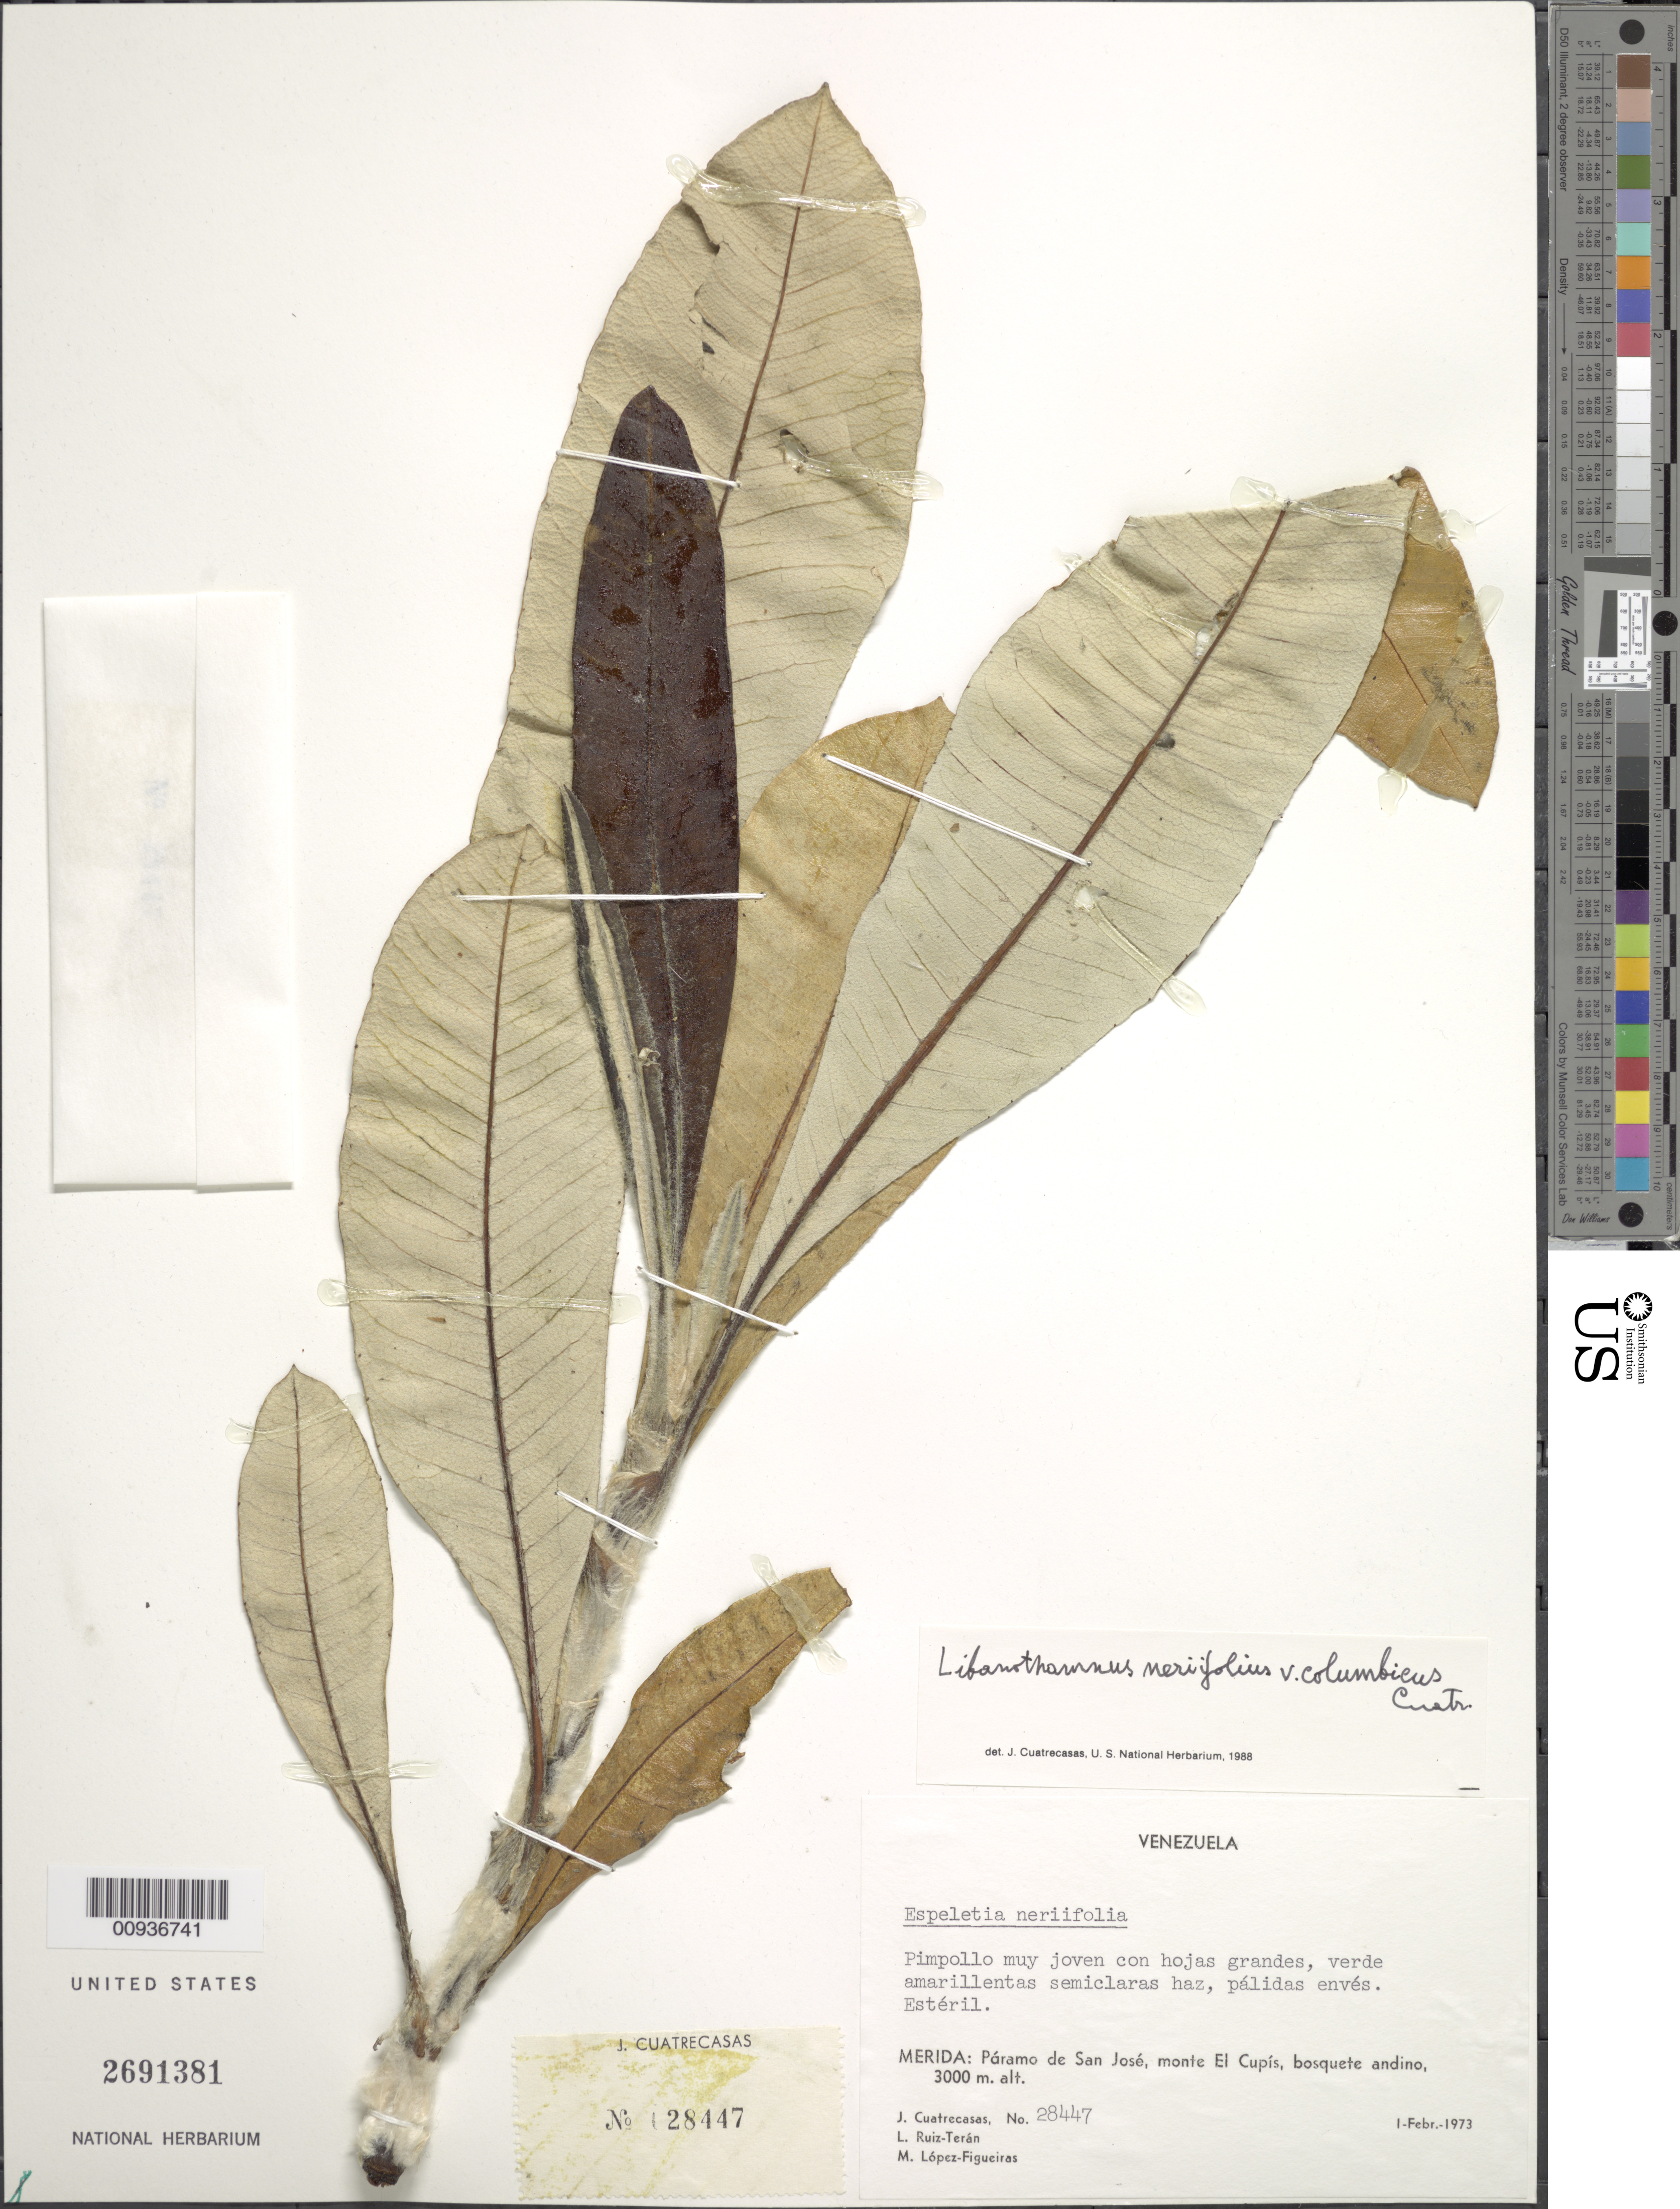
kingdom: Plantae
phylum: Tracheophyta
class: Magnoliopsida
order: Asterales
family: Asteraceae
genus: Libanothamnus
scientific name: Libanothamnus neriifolius var. columbicus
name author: (Cuatrec.) Cuatrec.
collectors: J. Cuatrecasas, L. E. Ruíz-Terán & M. López Figueiras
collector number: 28447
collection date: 1973-02-01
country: Venezuela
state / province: Mérida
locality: Paramo de San Jose, monte El Cupis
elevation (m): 3000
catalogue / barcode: US 2691381